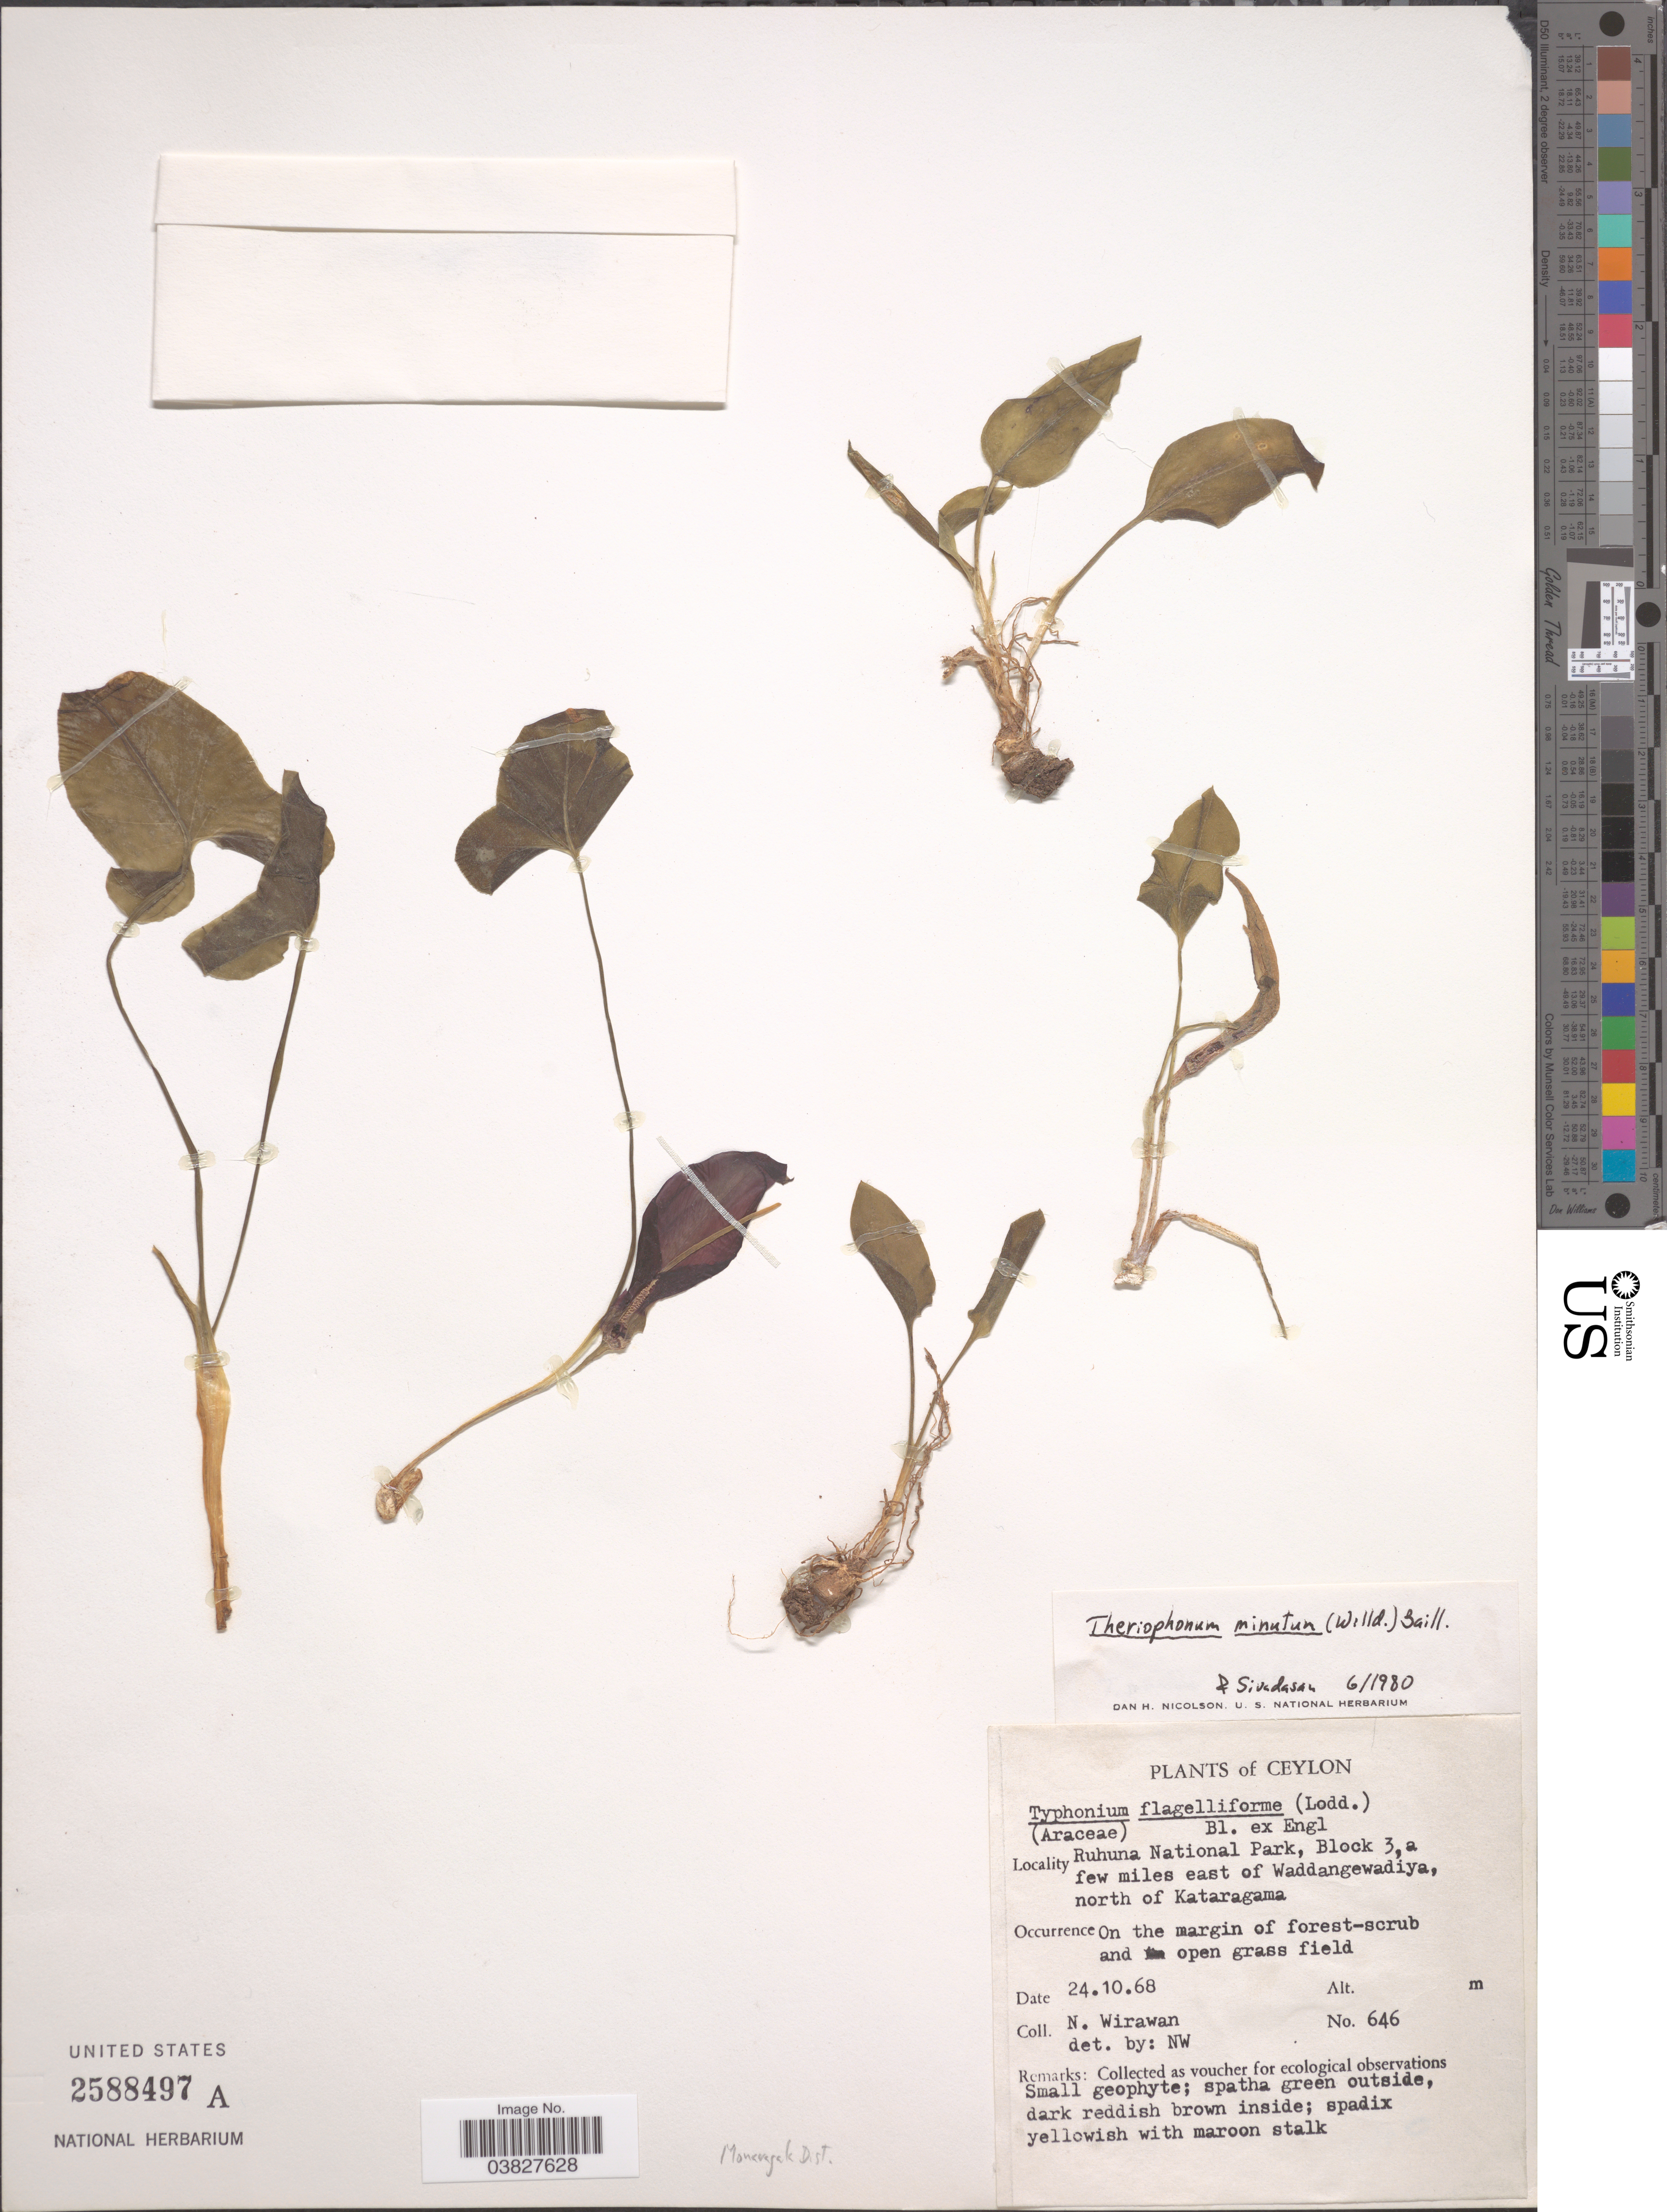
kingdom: Plantae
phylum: Tracheophyta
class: Liliopsida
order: Alismatales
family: Araceae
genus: Theriophonum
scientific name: Theriophonum minutum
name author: (Willd.) Baill.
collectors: N. Wirawan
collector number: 646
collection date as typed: Transcribed d/m/y: 24/10/68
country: Sri Lanka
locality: Ceylon. Ruhuna National Park, Block 3, a few miles east of Waddangewadiya, north of Kataragama. On the margin of forest-scrub and open grass field.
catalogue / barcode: US 2588497A